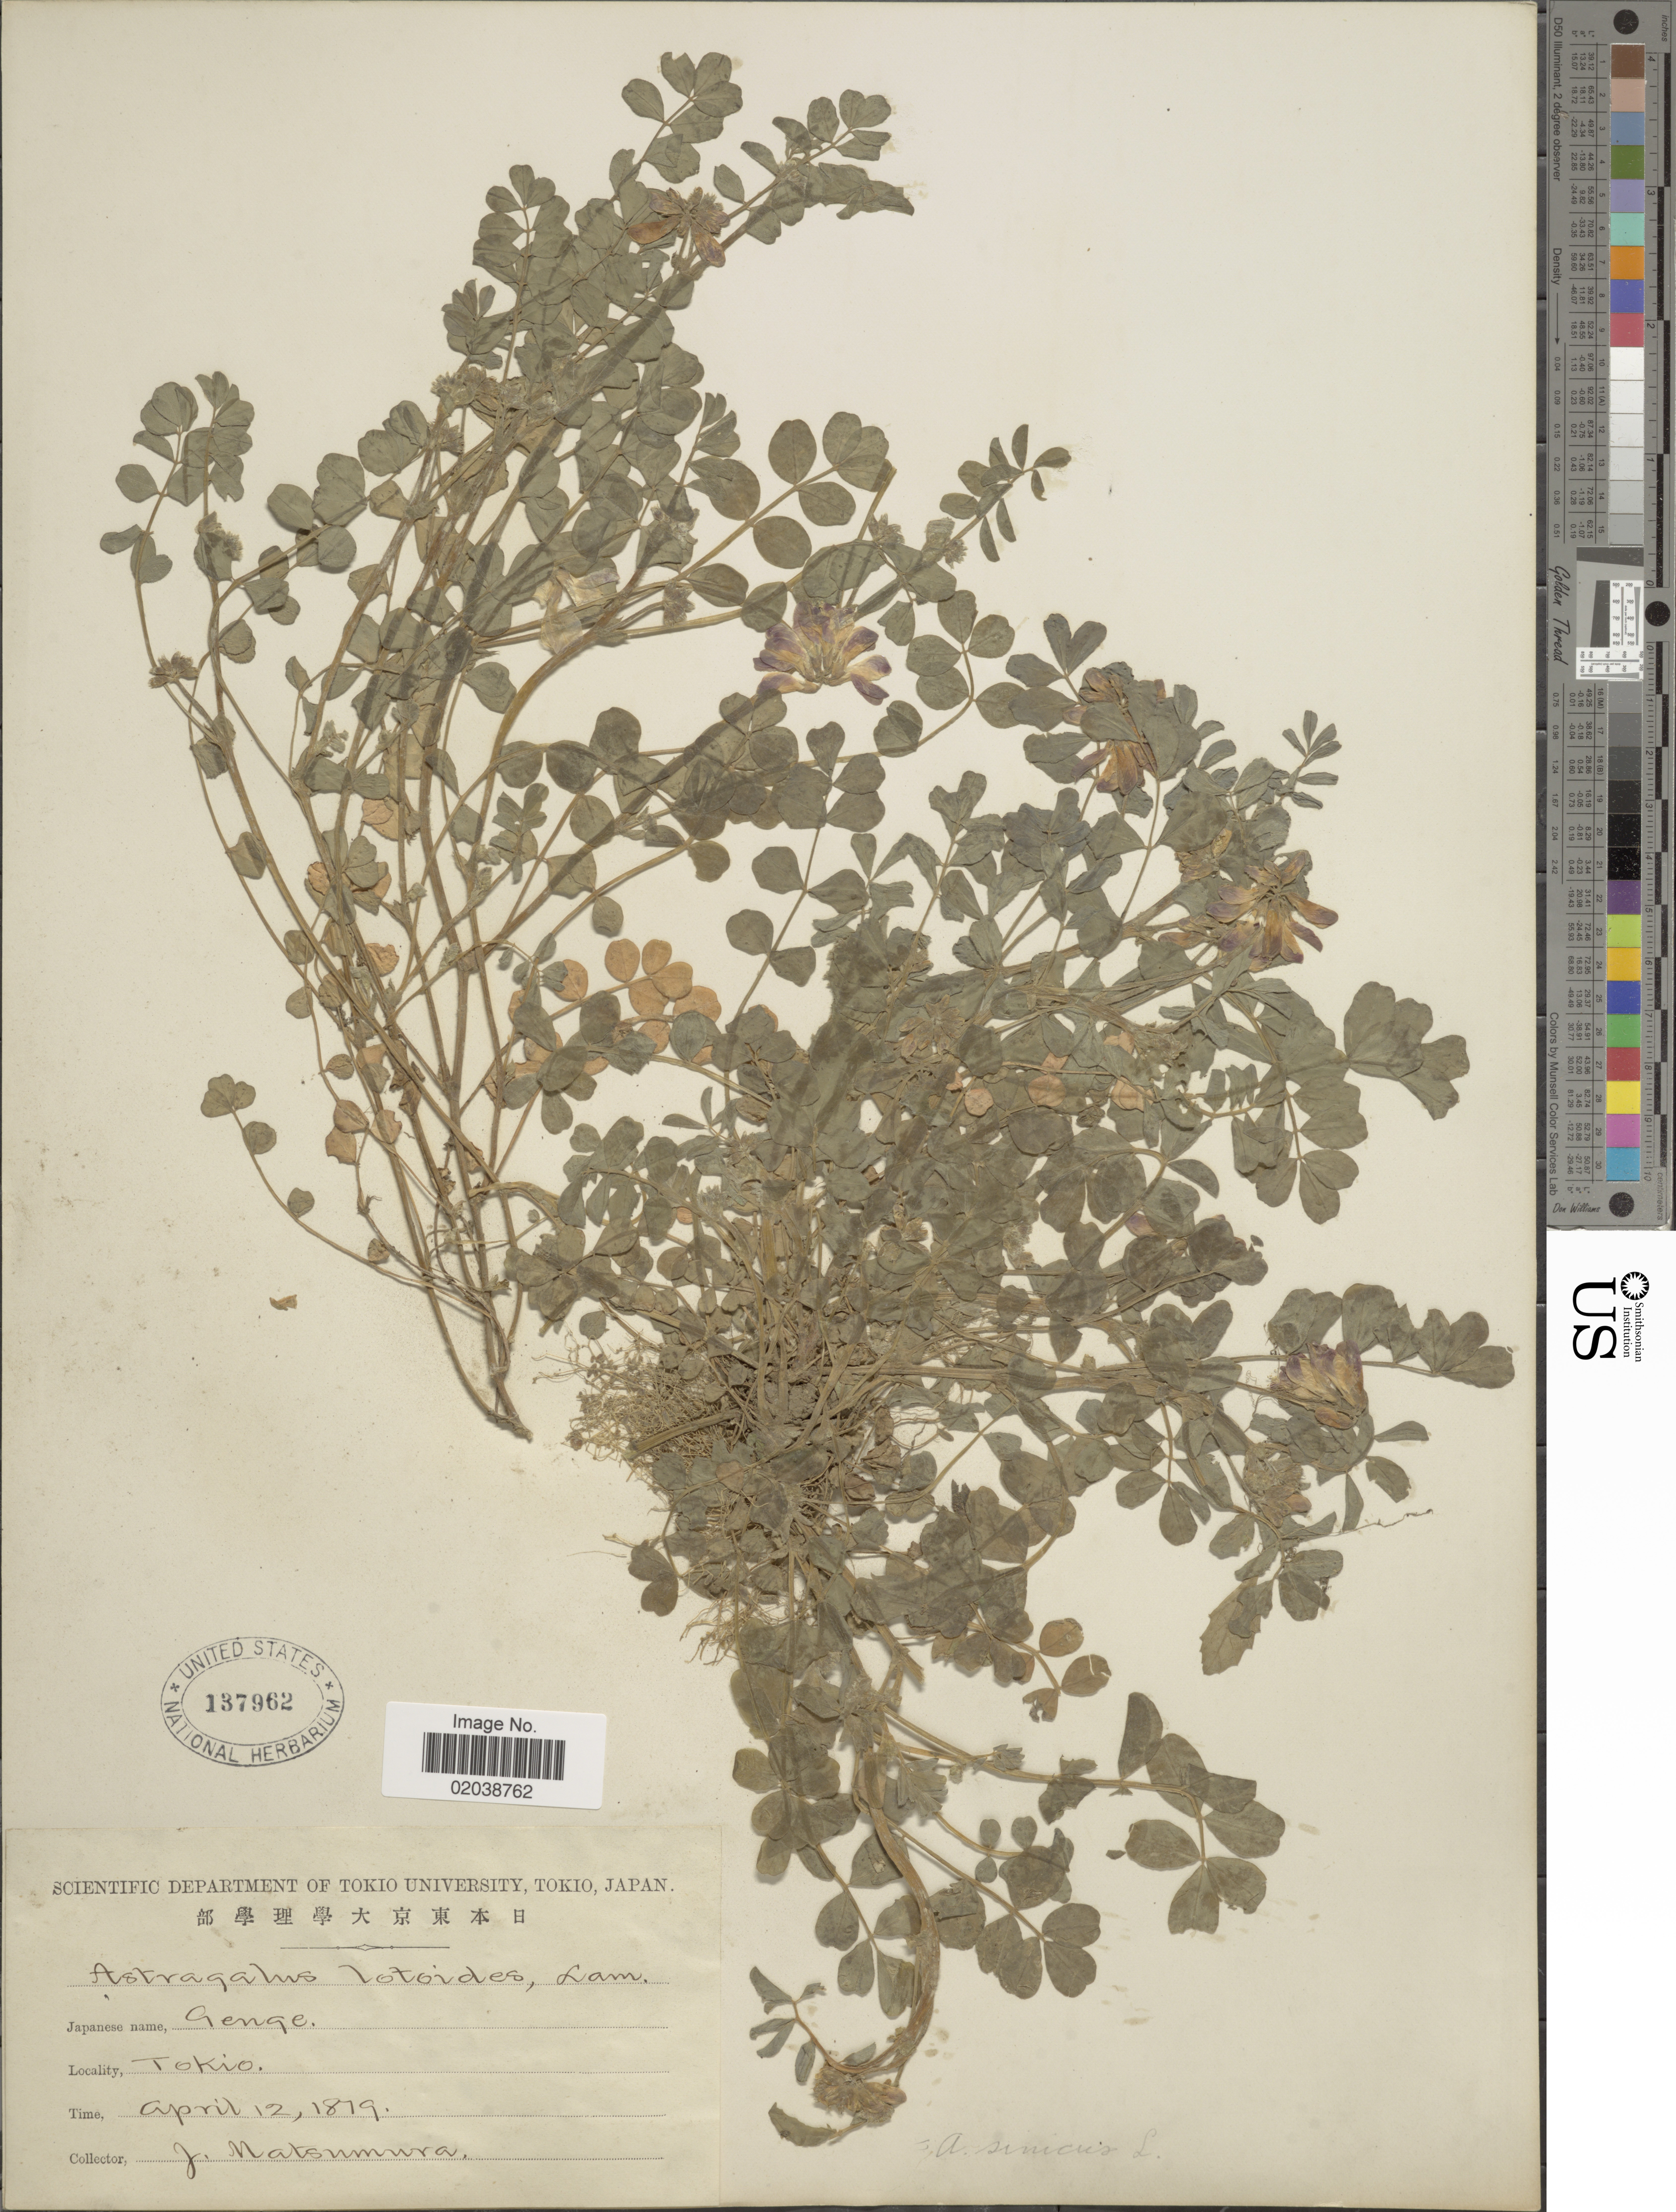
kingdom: Plantae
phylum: Tracheophyta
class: Magnoliopsida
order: Fabales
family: Fabaceae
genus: Astragalus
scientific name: Astragalus sinicus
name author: L.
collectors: J. Matsumura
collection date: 1879-04-12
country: Japan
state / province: Tokyo, Federal City of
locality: Tokio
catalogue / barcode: US 137962